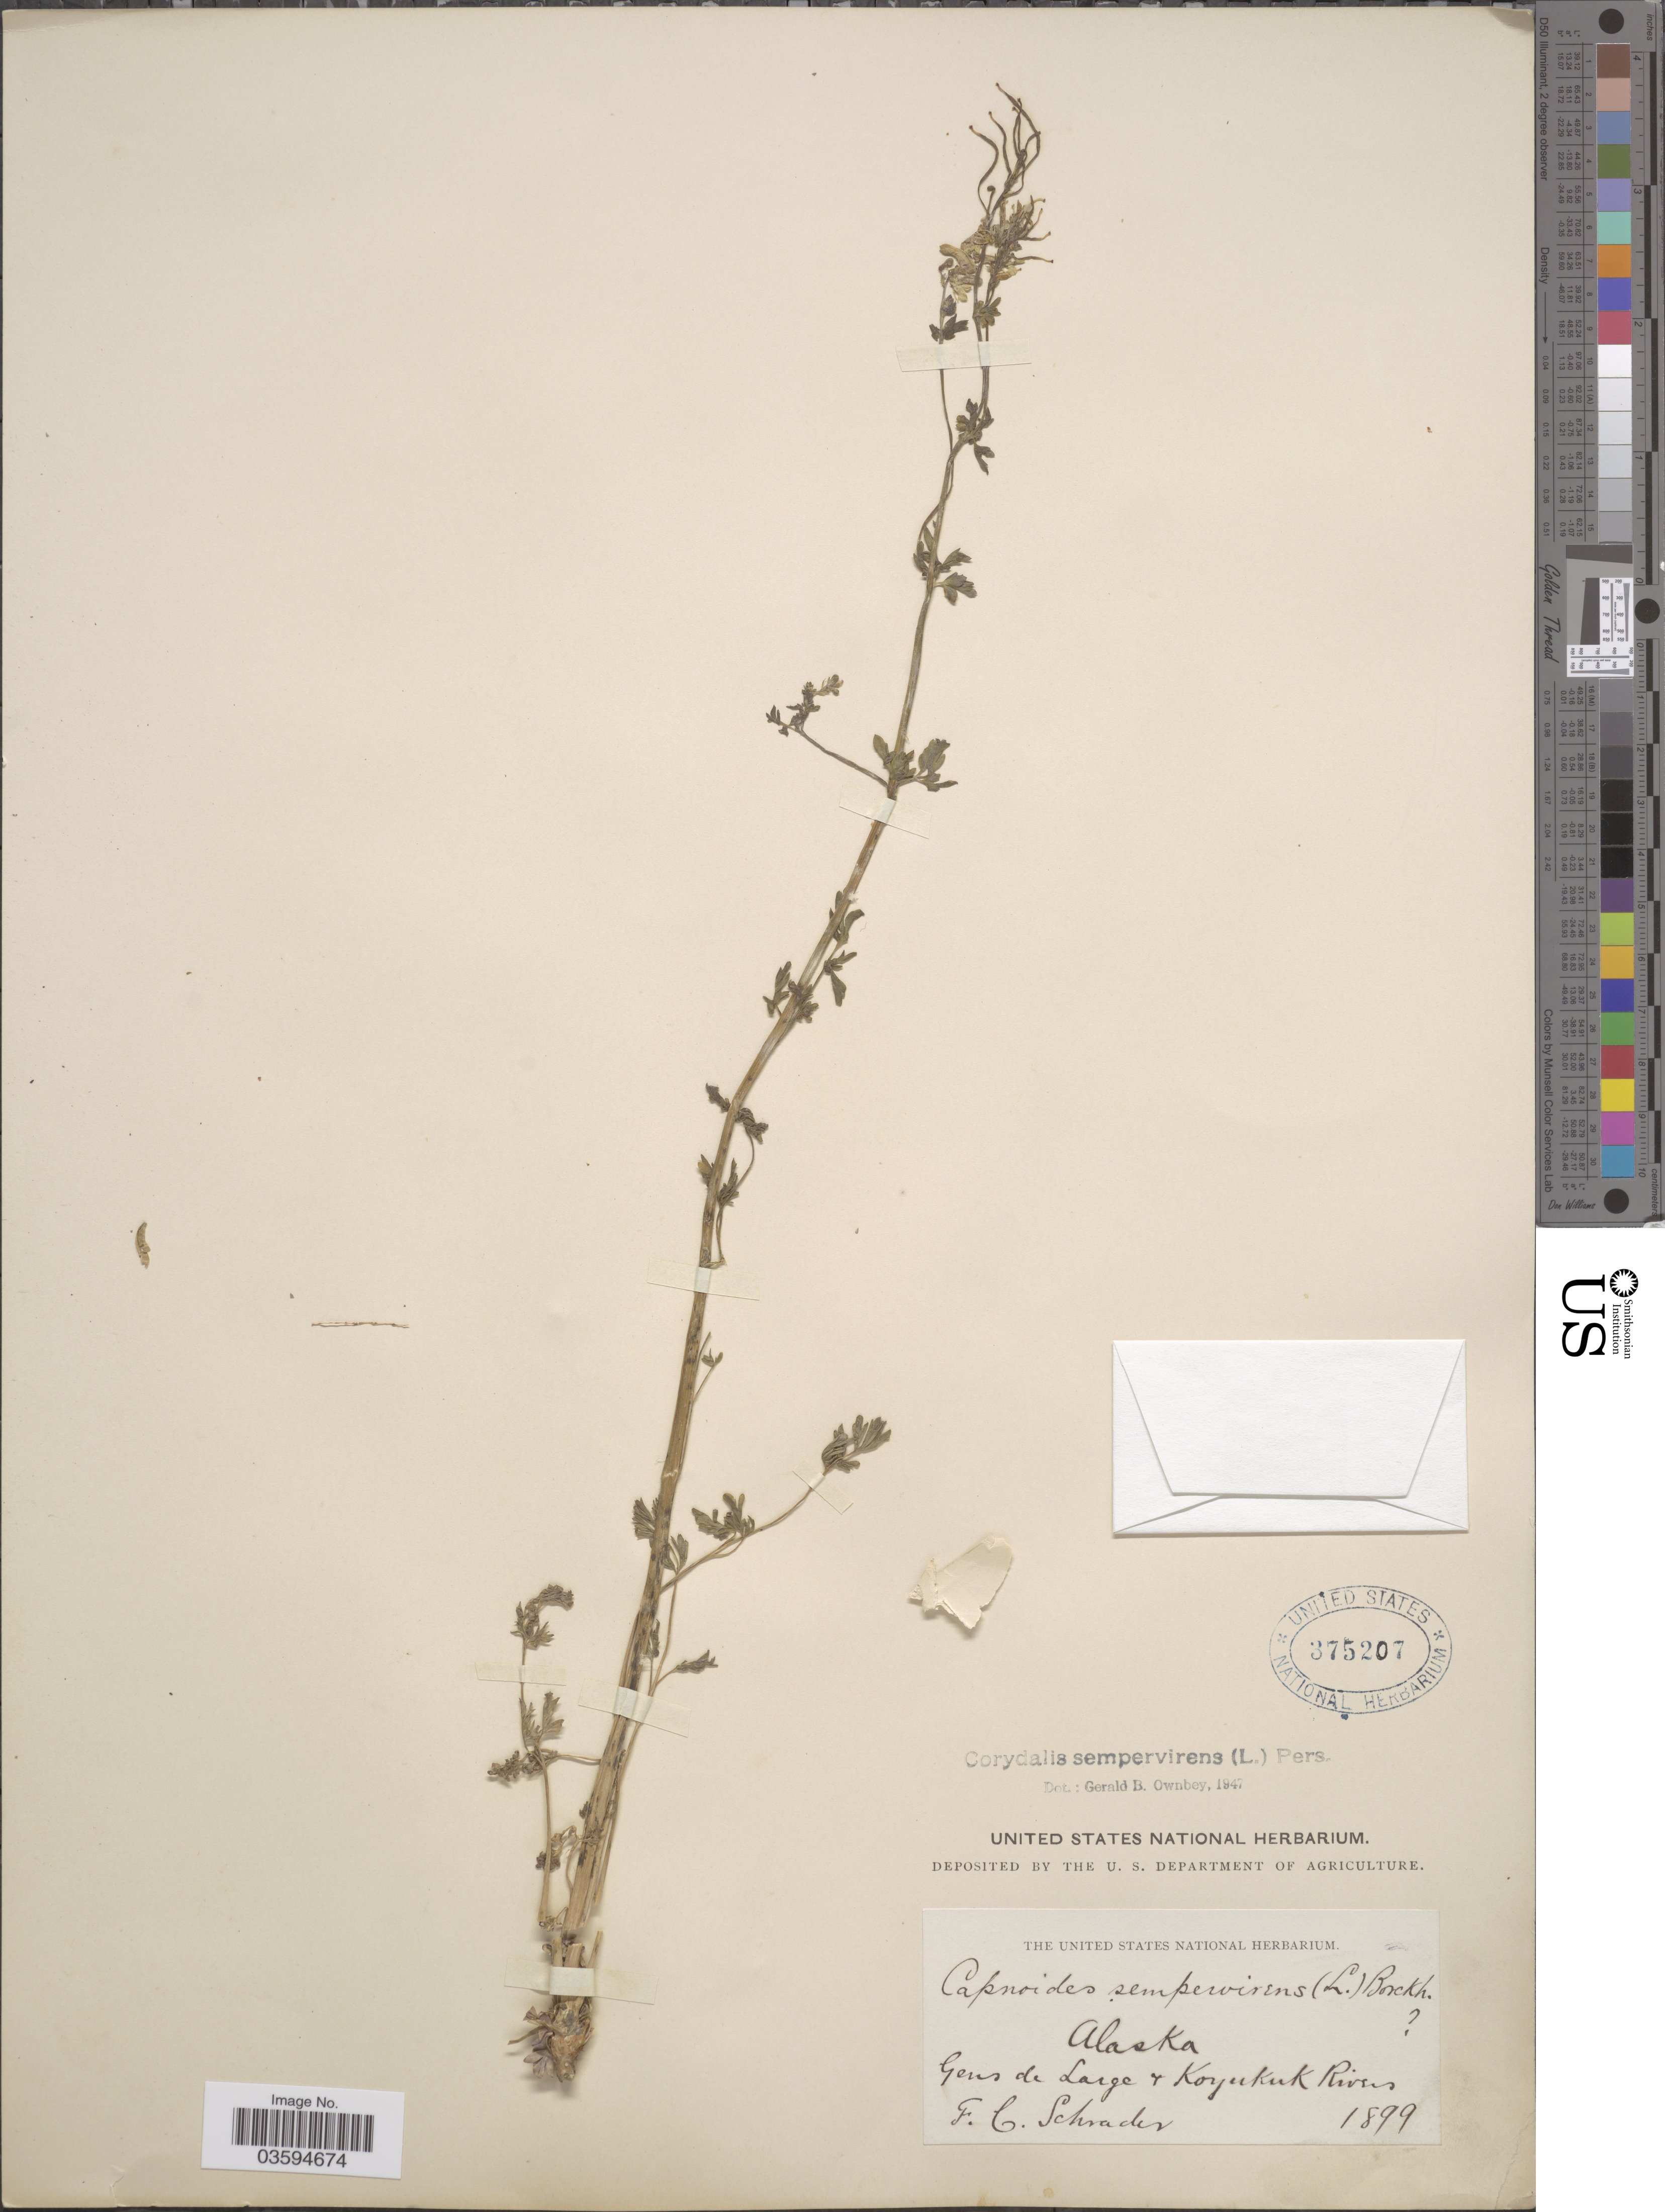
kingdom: Plantae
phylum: Tracheophyta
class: Magnoliopsida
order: Ranunculales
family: Papaveraceae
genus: Capnoides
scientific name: Capnoides sempervirens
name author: (L.) Borkh.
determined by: Strong, M. T., (US), Smithsonian Institution - National Museum of Natural History (UNITED STATES)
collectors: F. C. Schrader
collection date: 1899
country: United States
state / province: Alaska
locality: Gens de Large & Koyukuk Rivers.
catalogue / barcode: US 375207